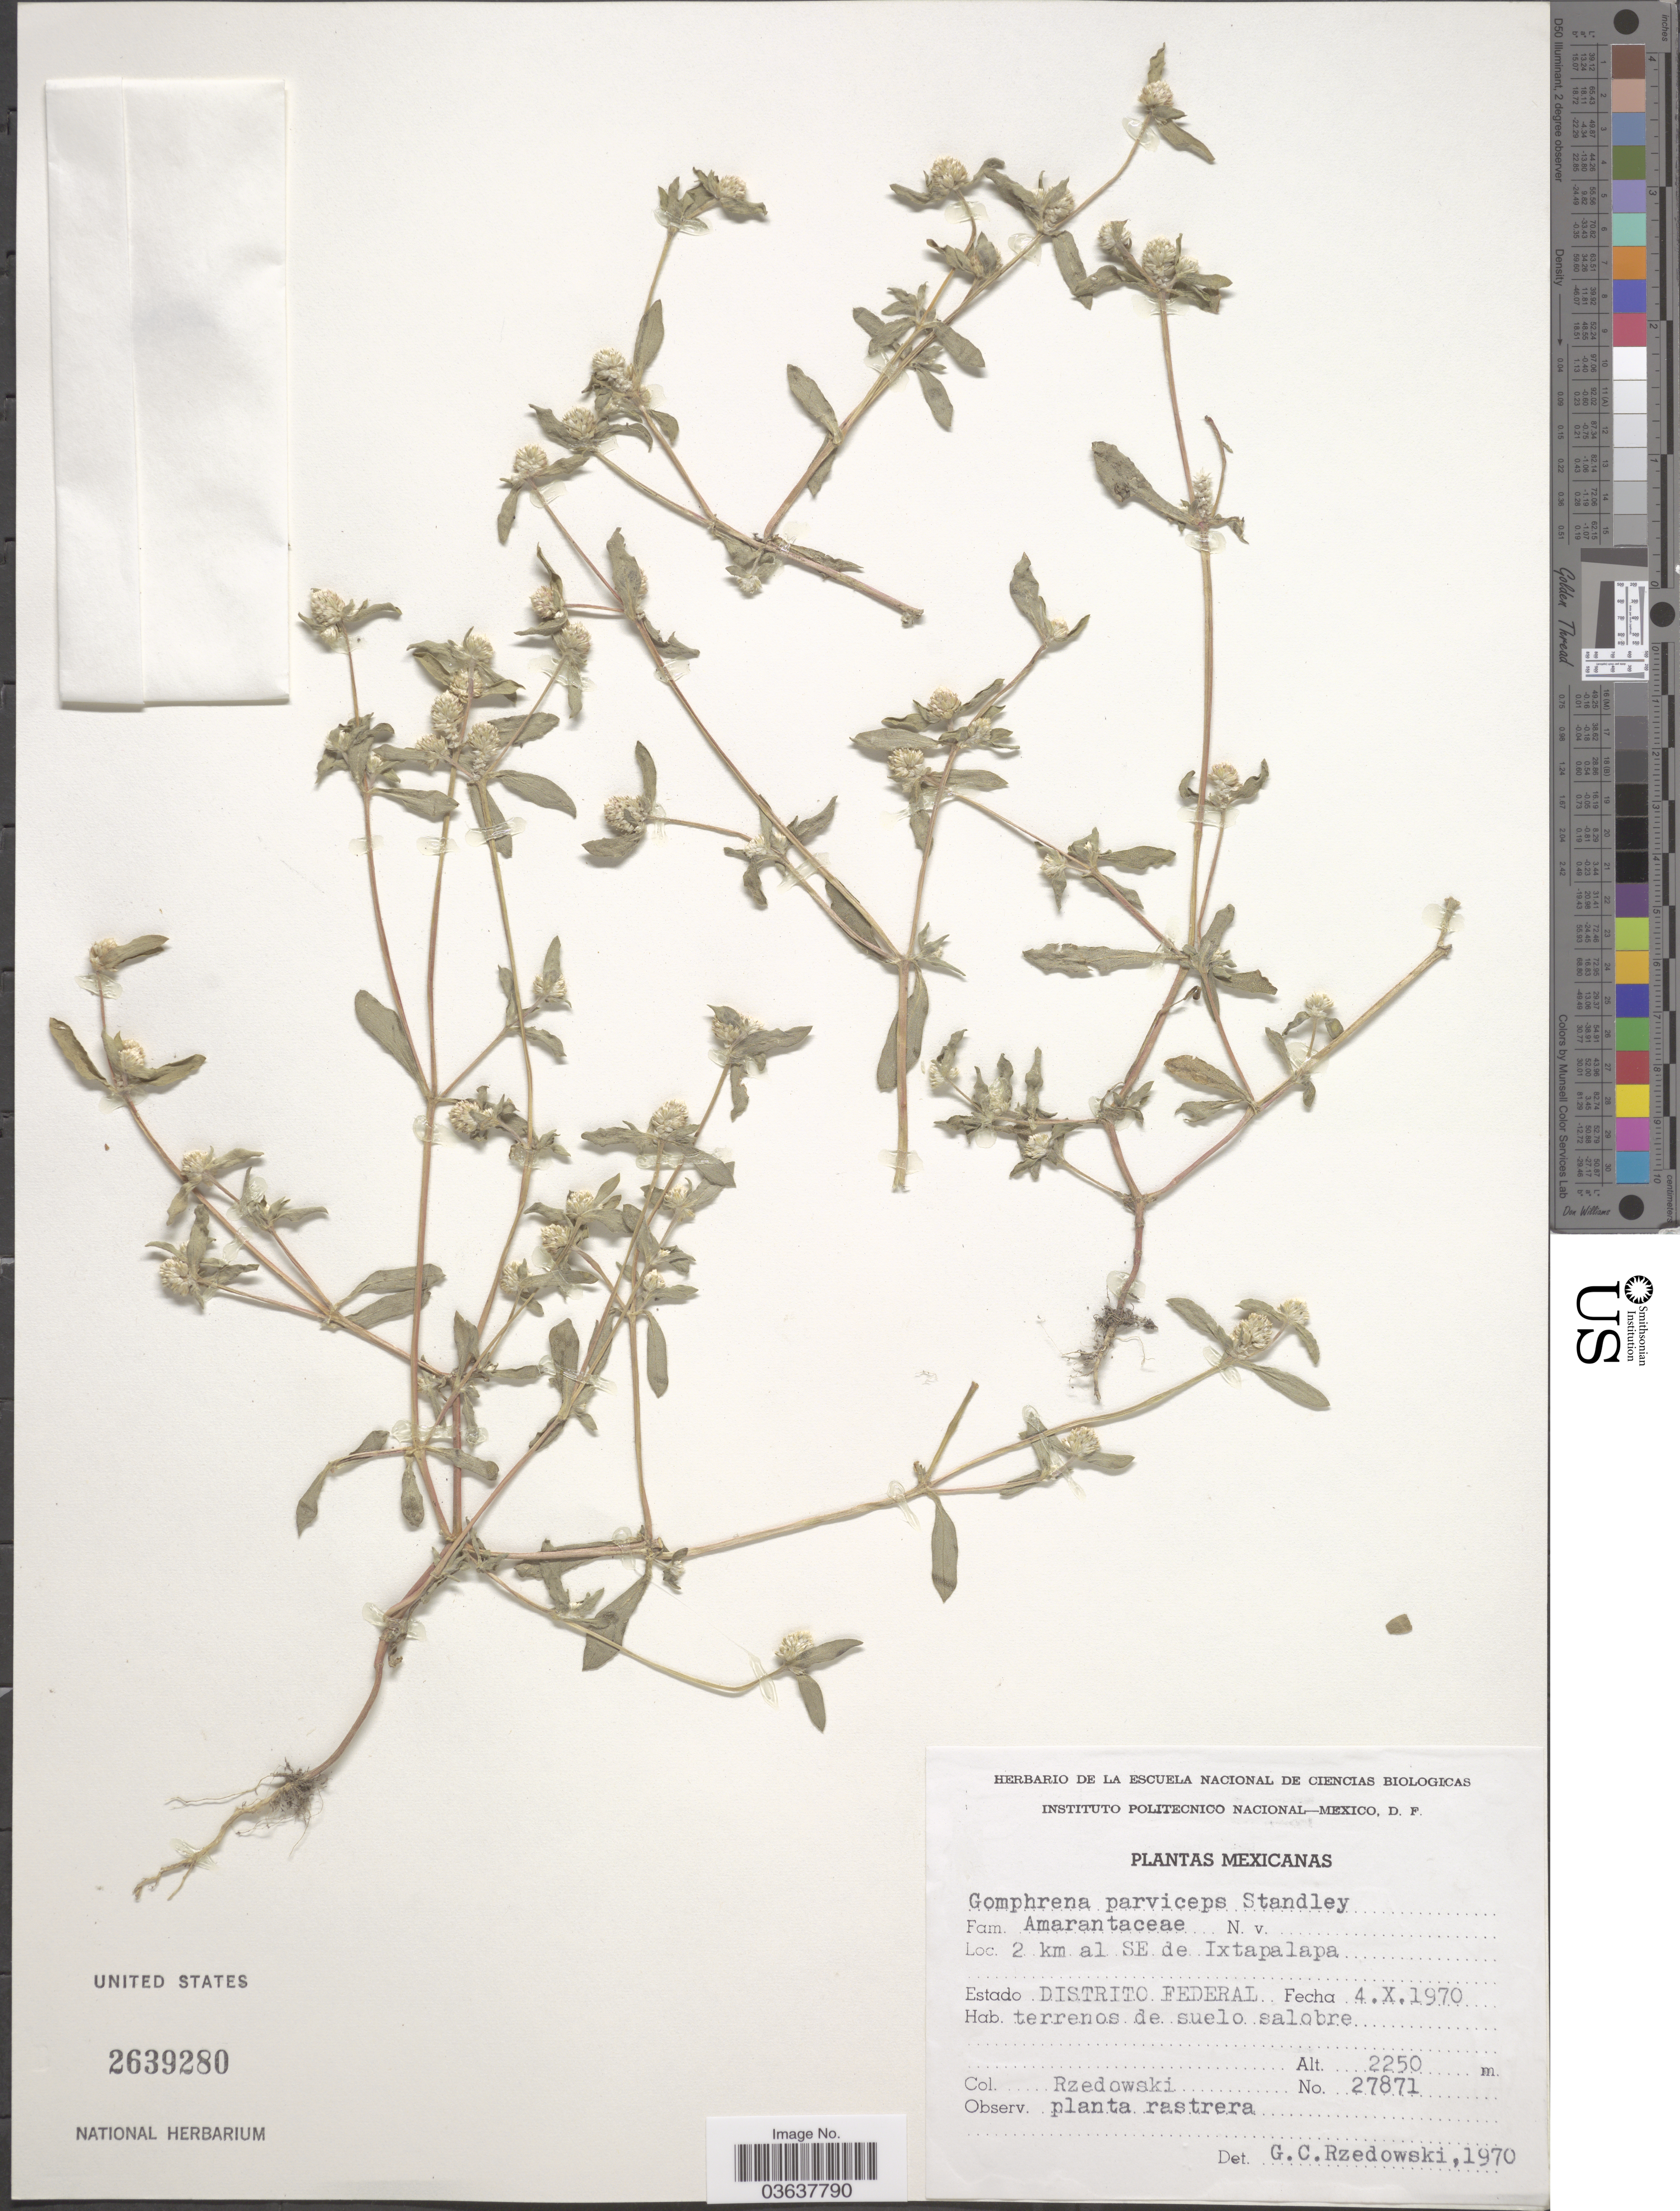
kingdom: Plantae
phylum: Tracheophyta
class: Magnoliopsida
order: Caryophyllales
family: Amaranthaceae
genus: Gomphrena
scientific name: Gomphrena parviceps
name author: Standl.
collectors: Rzedowski, --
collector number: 27871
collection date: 1970-10-04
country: Mexico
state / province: Distrito Federal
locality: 2 km al SE de Ixtapalapa.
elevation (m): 2250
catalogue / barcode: US 2639280